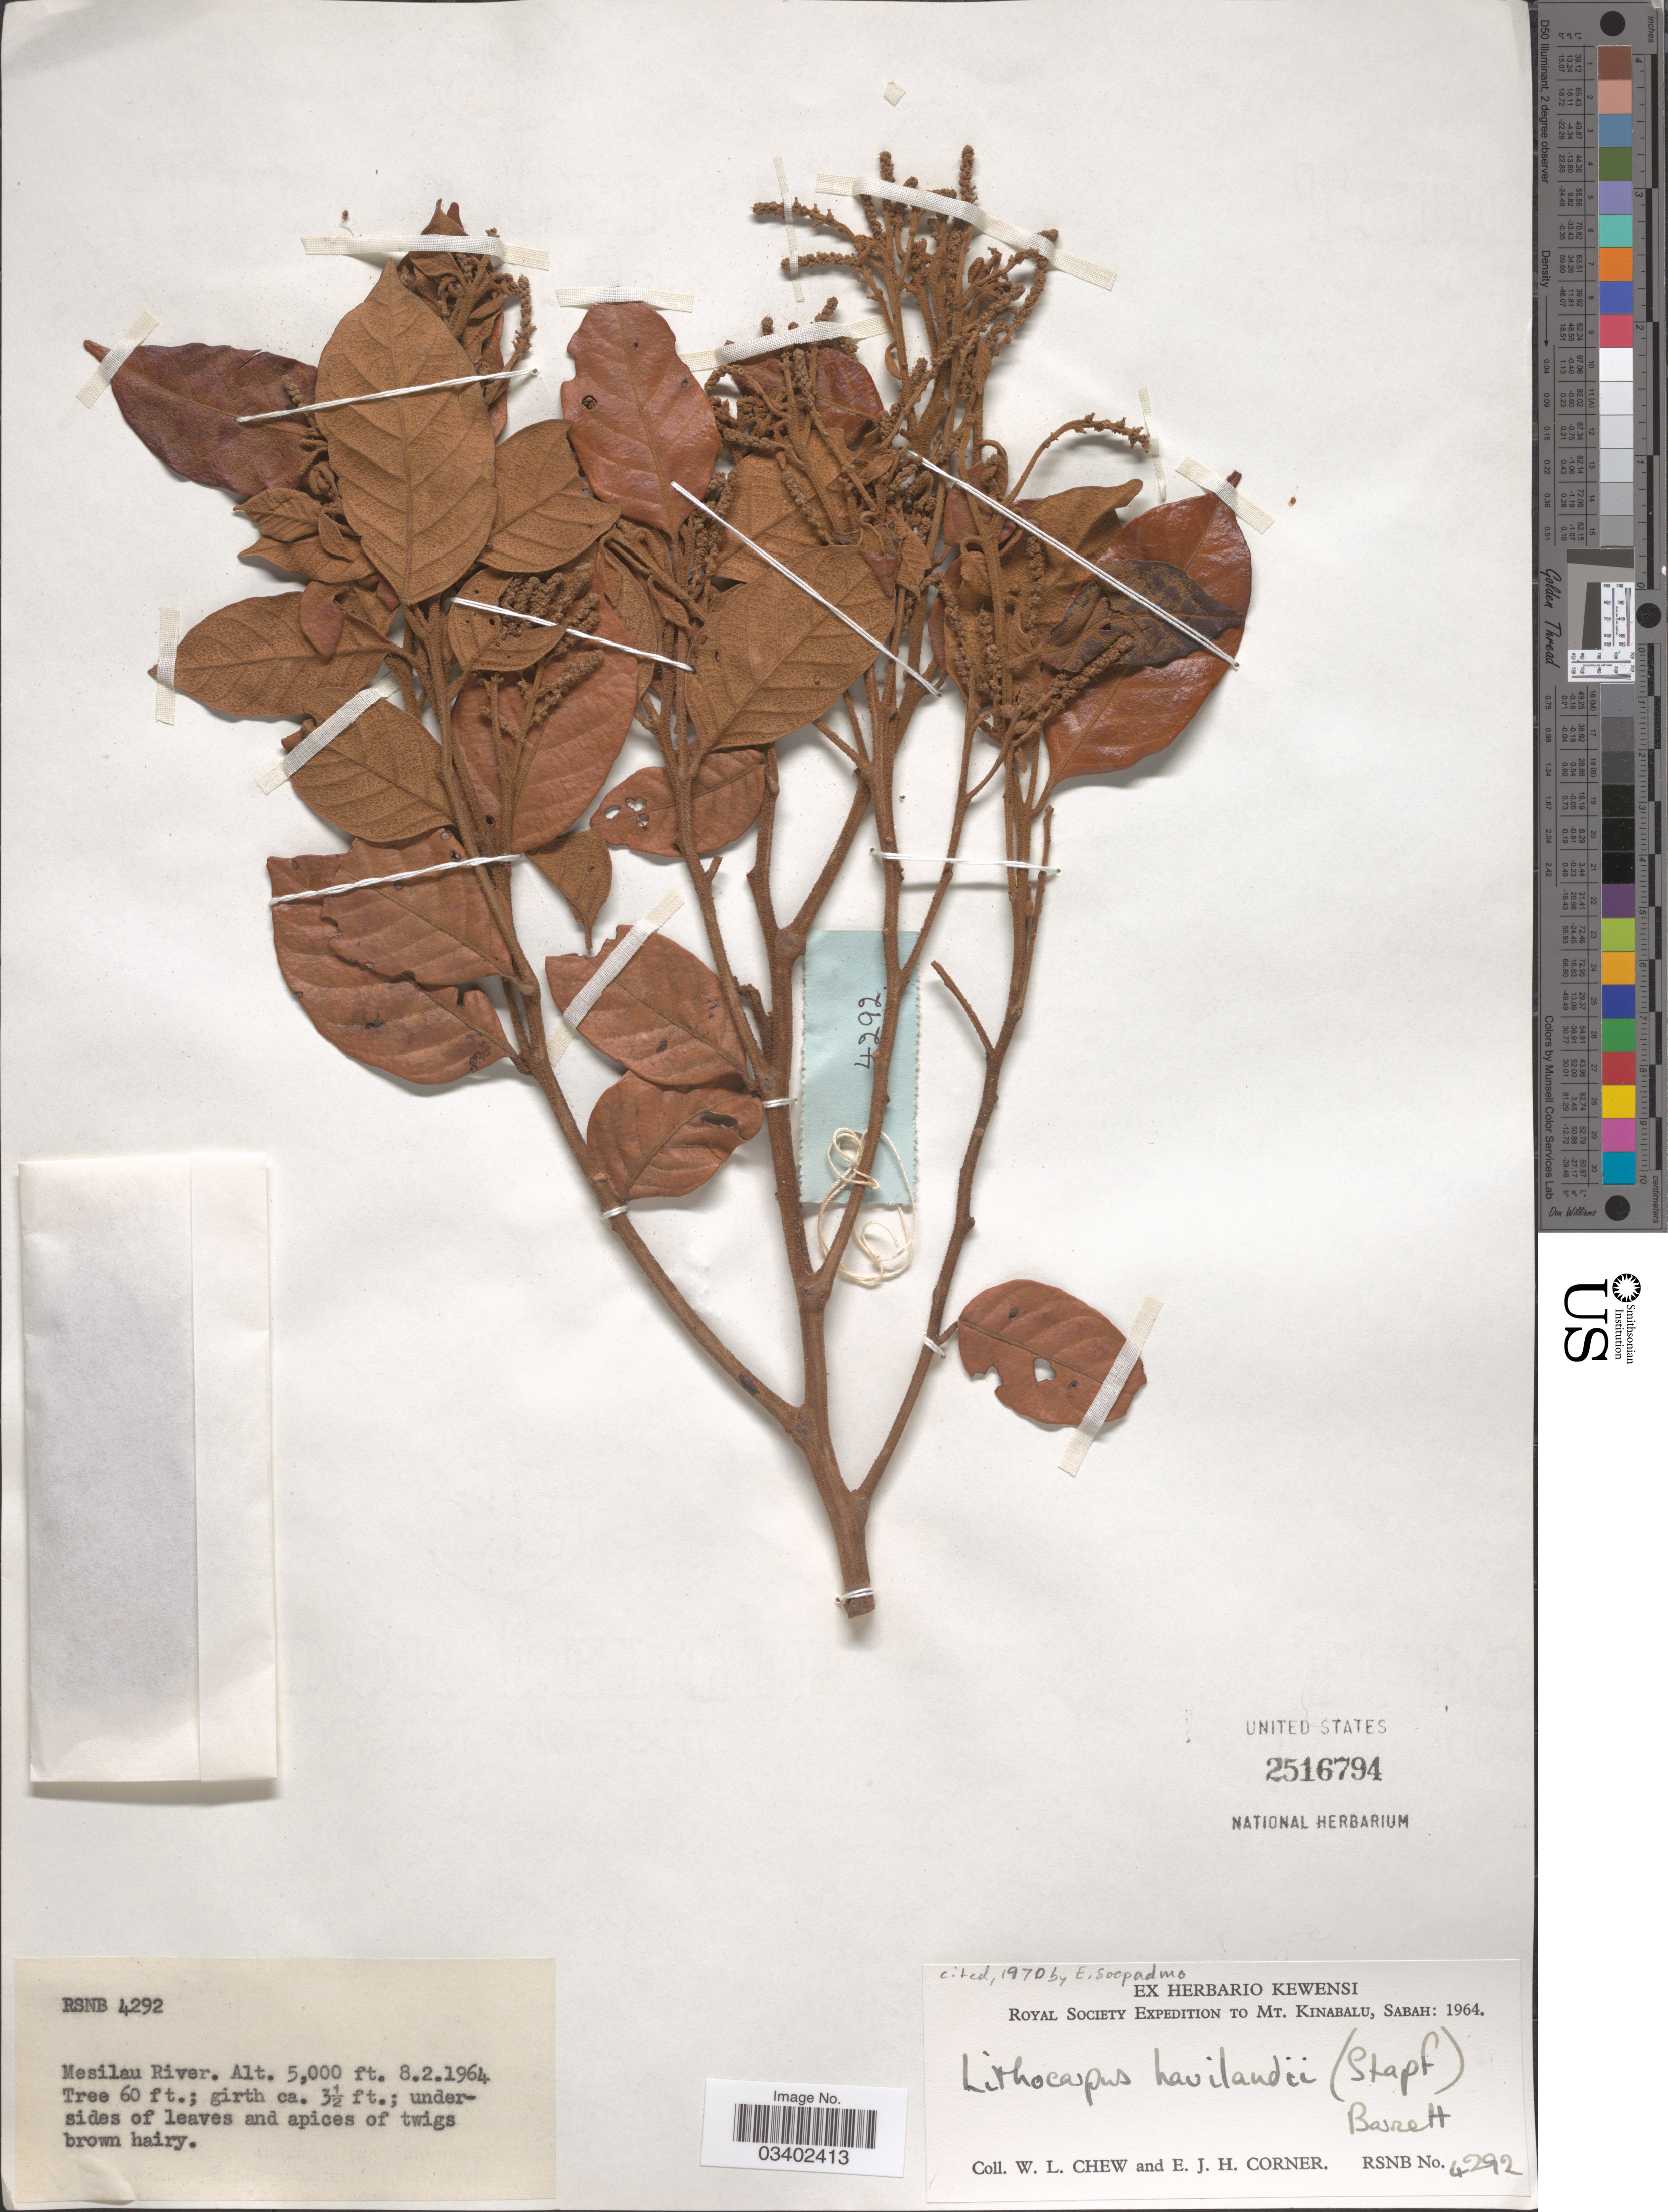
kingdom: Plantae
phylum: Tracheophyta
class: Magnoliopsida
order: Fagales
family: Fagaceae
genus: Lithocarpus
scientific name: Lithocarpus havilandii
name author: (Stapf) Barnett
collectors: W. Chew & E. Corner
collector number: RSNB 4292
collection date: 1964-02-08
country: Malaysia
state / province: Sabah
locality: Mt. Kinabalu. Mesilau River.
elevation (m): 1524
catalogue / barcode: US 2516794